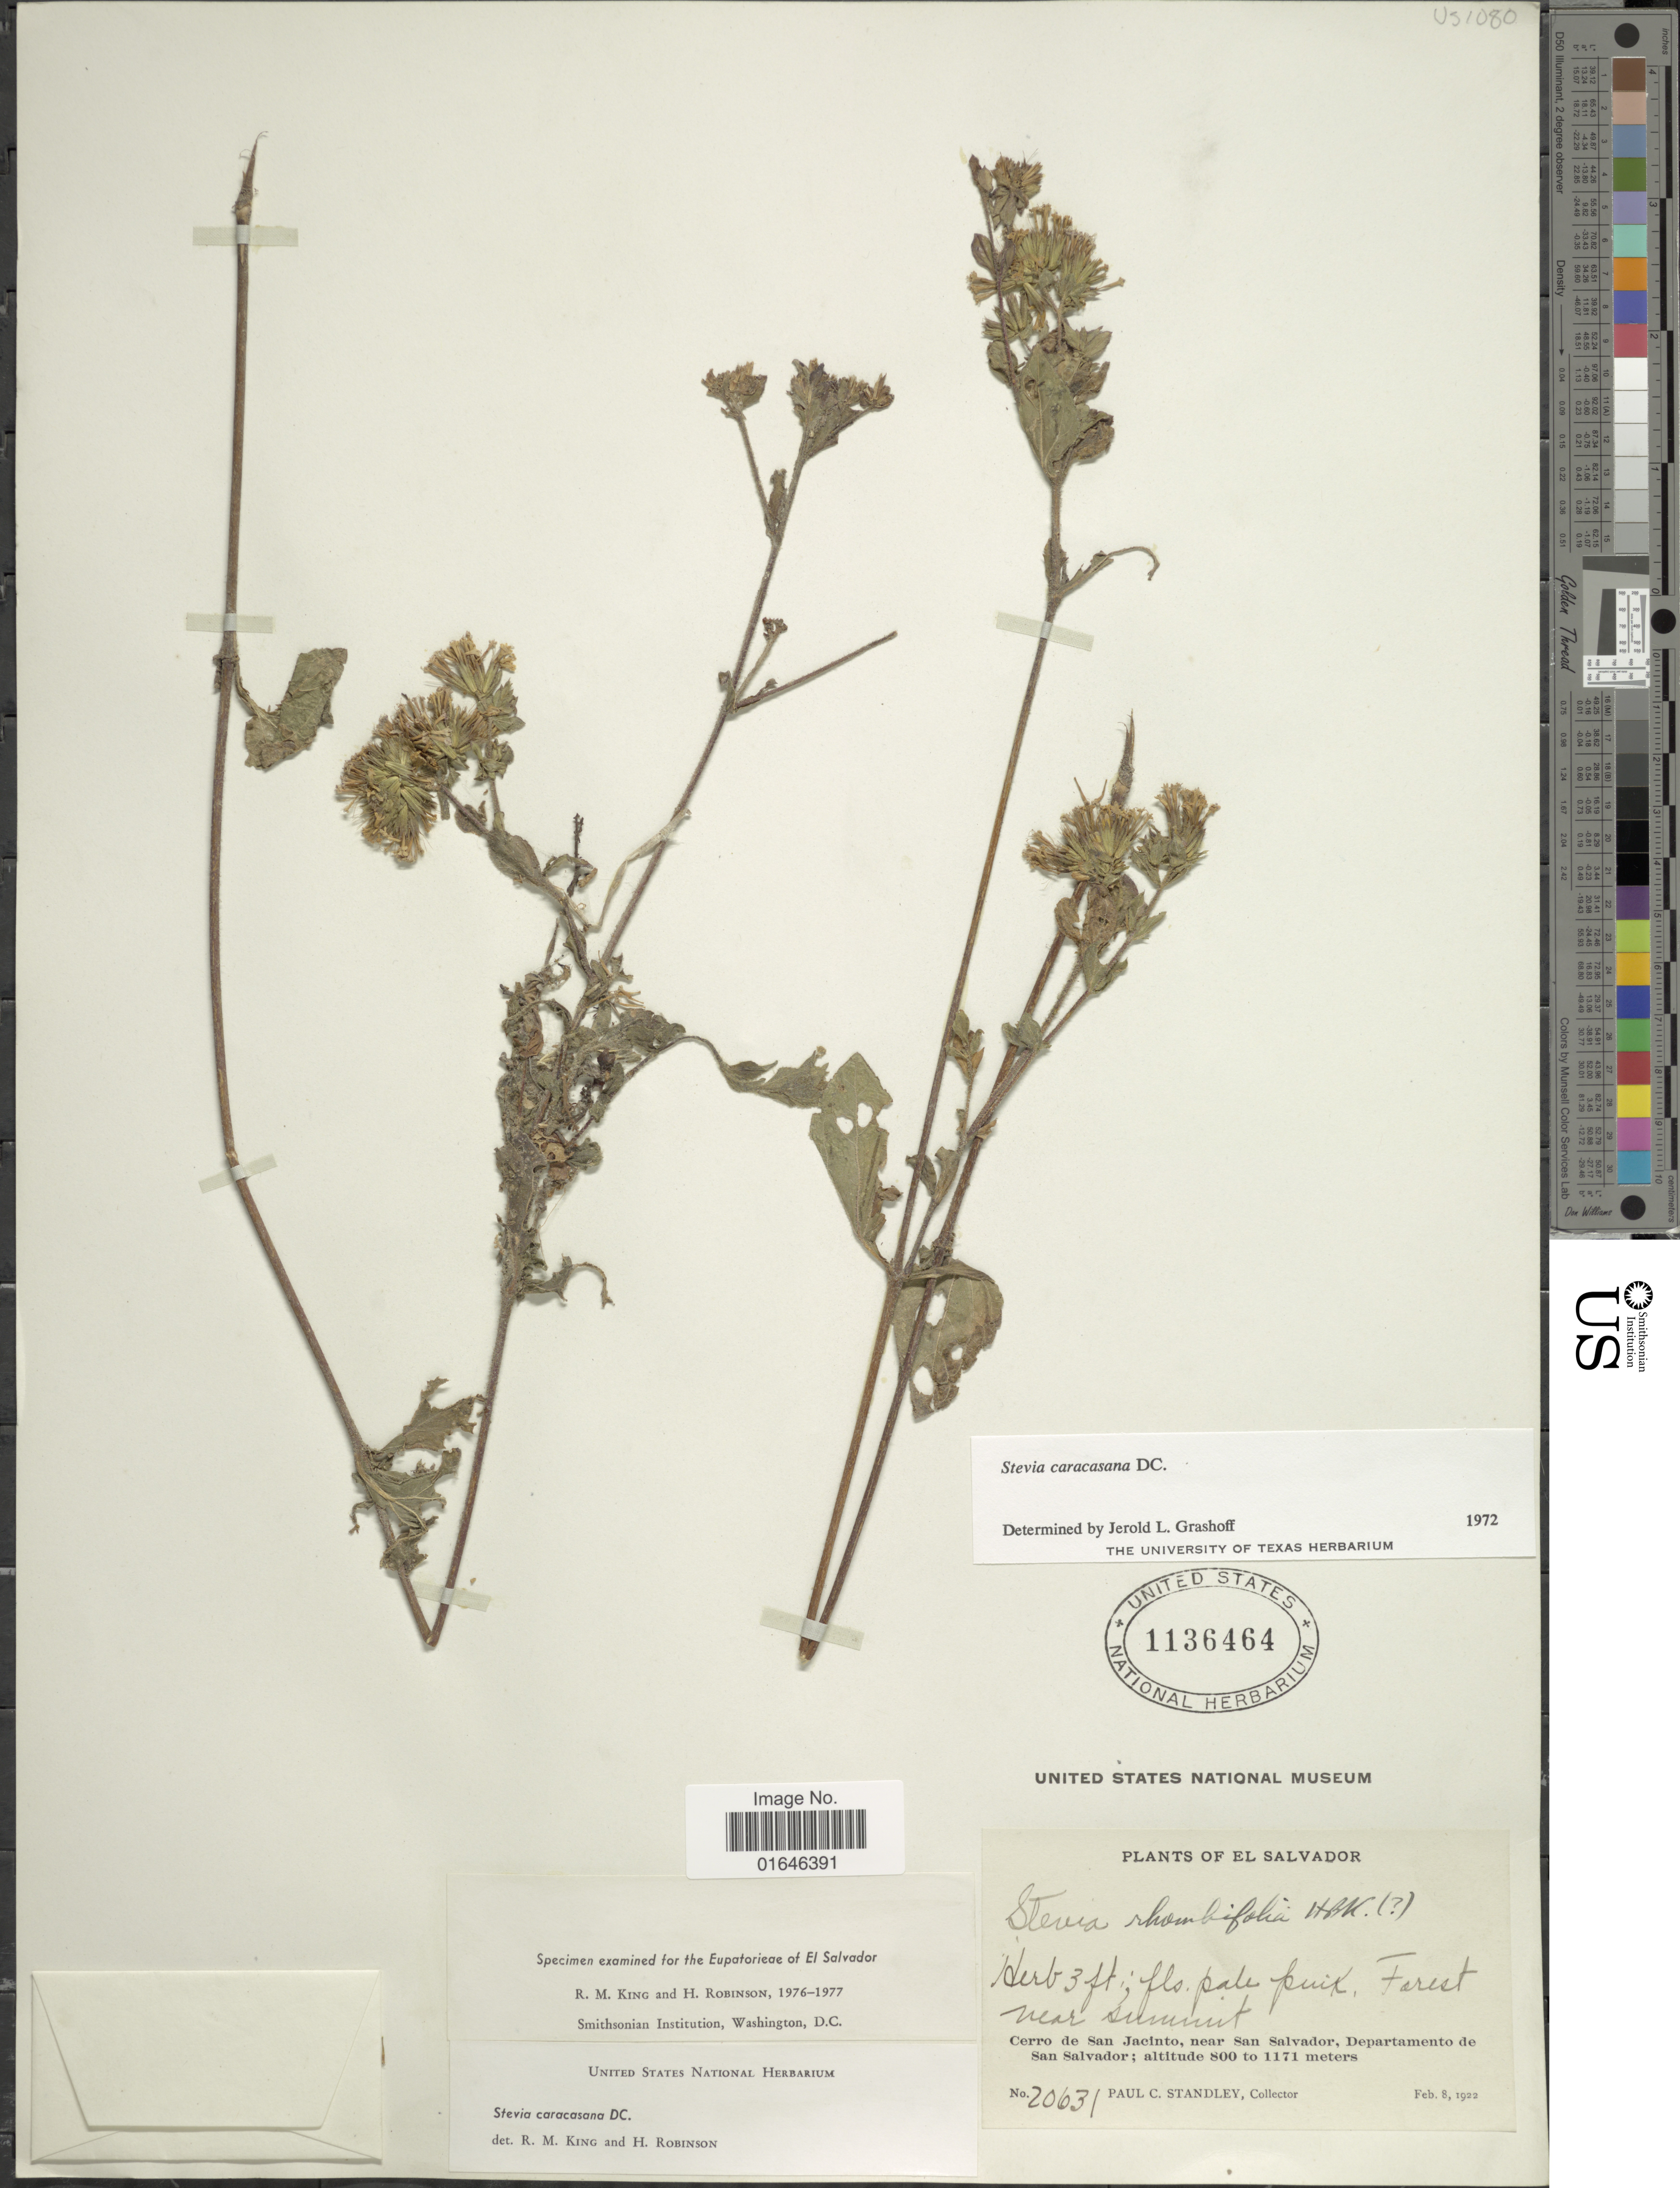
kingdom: Plantae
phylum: Tracheophyta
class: Magnoliopsida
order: Asterales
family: Asteraceae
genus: Stevia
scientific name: Stevia caracasana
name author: DC.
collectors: P. C. Standley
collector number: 20631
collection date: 1922-02-08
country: El Salvador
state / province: San Salvador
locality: Near summit, Cerro de San Jacinto, near San Salvador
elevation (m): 800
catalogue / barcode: US 1136464